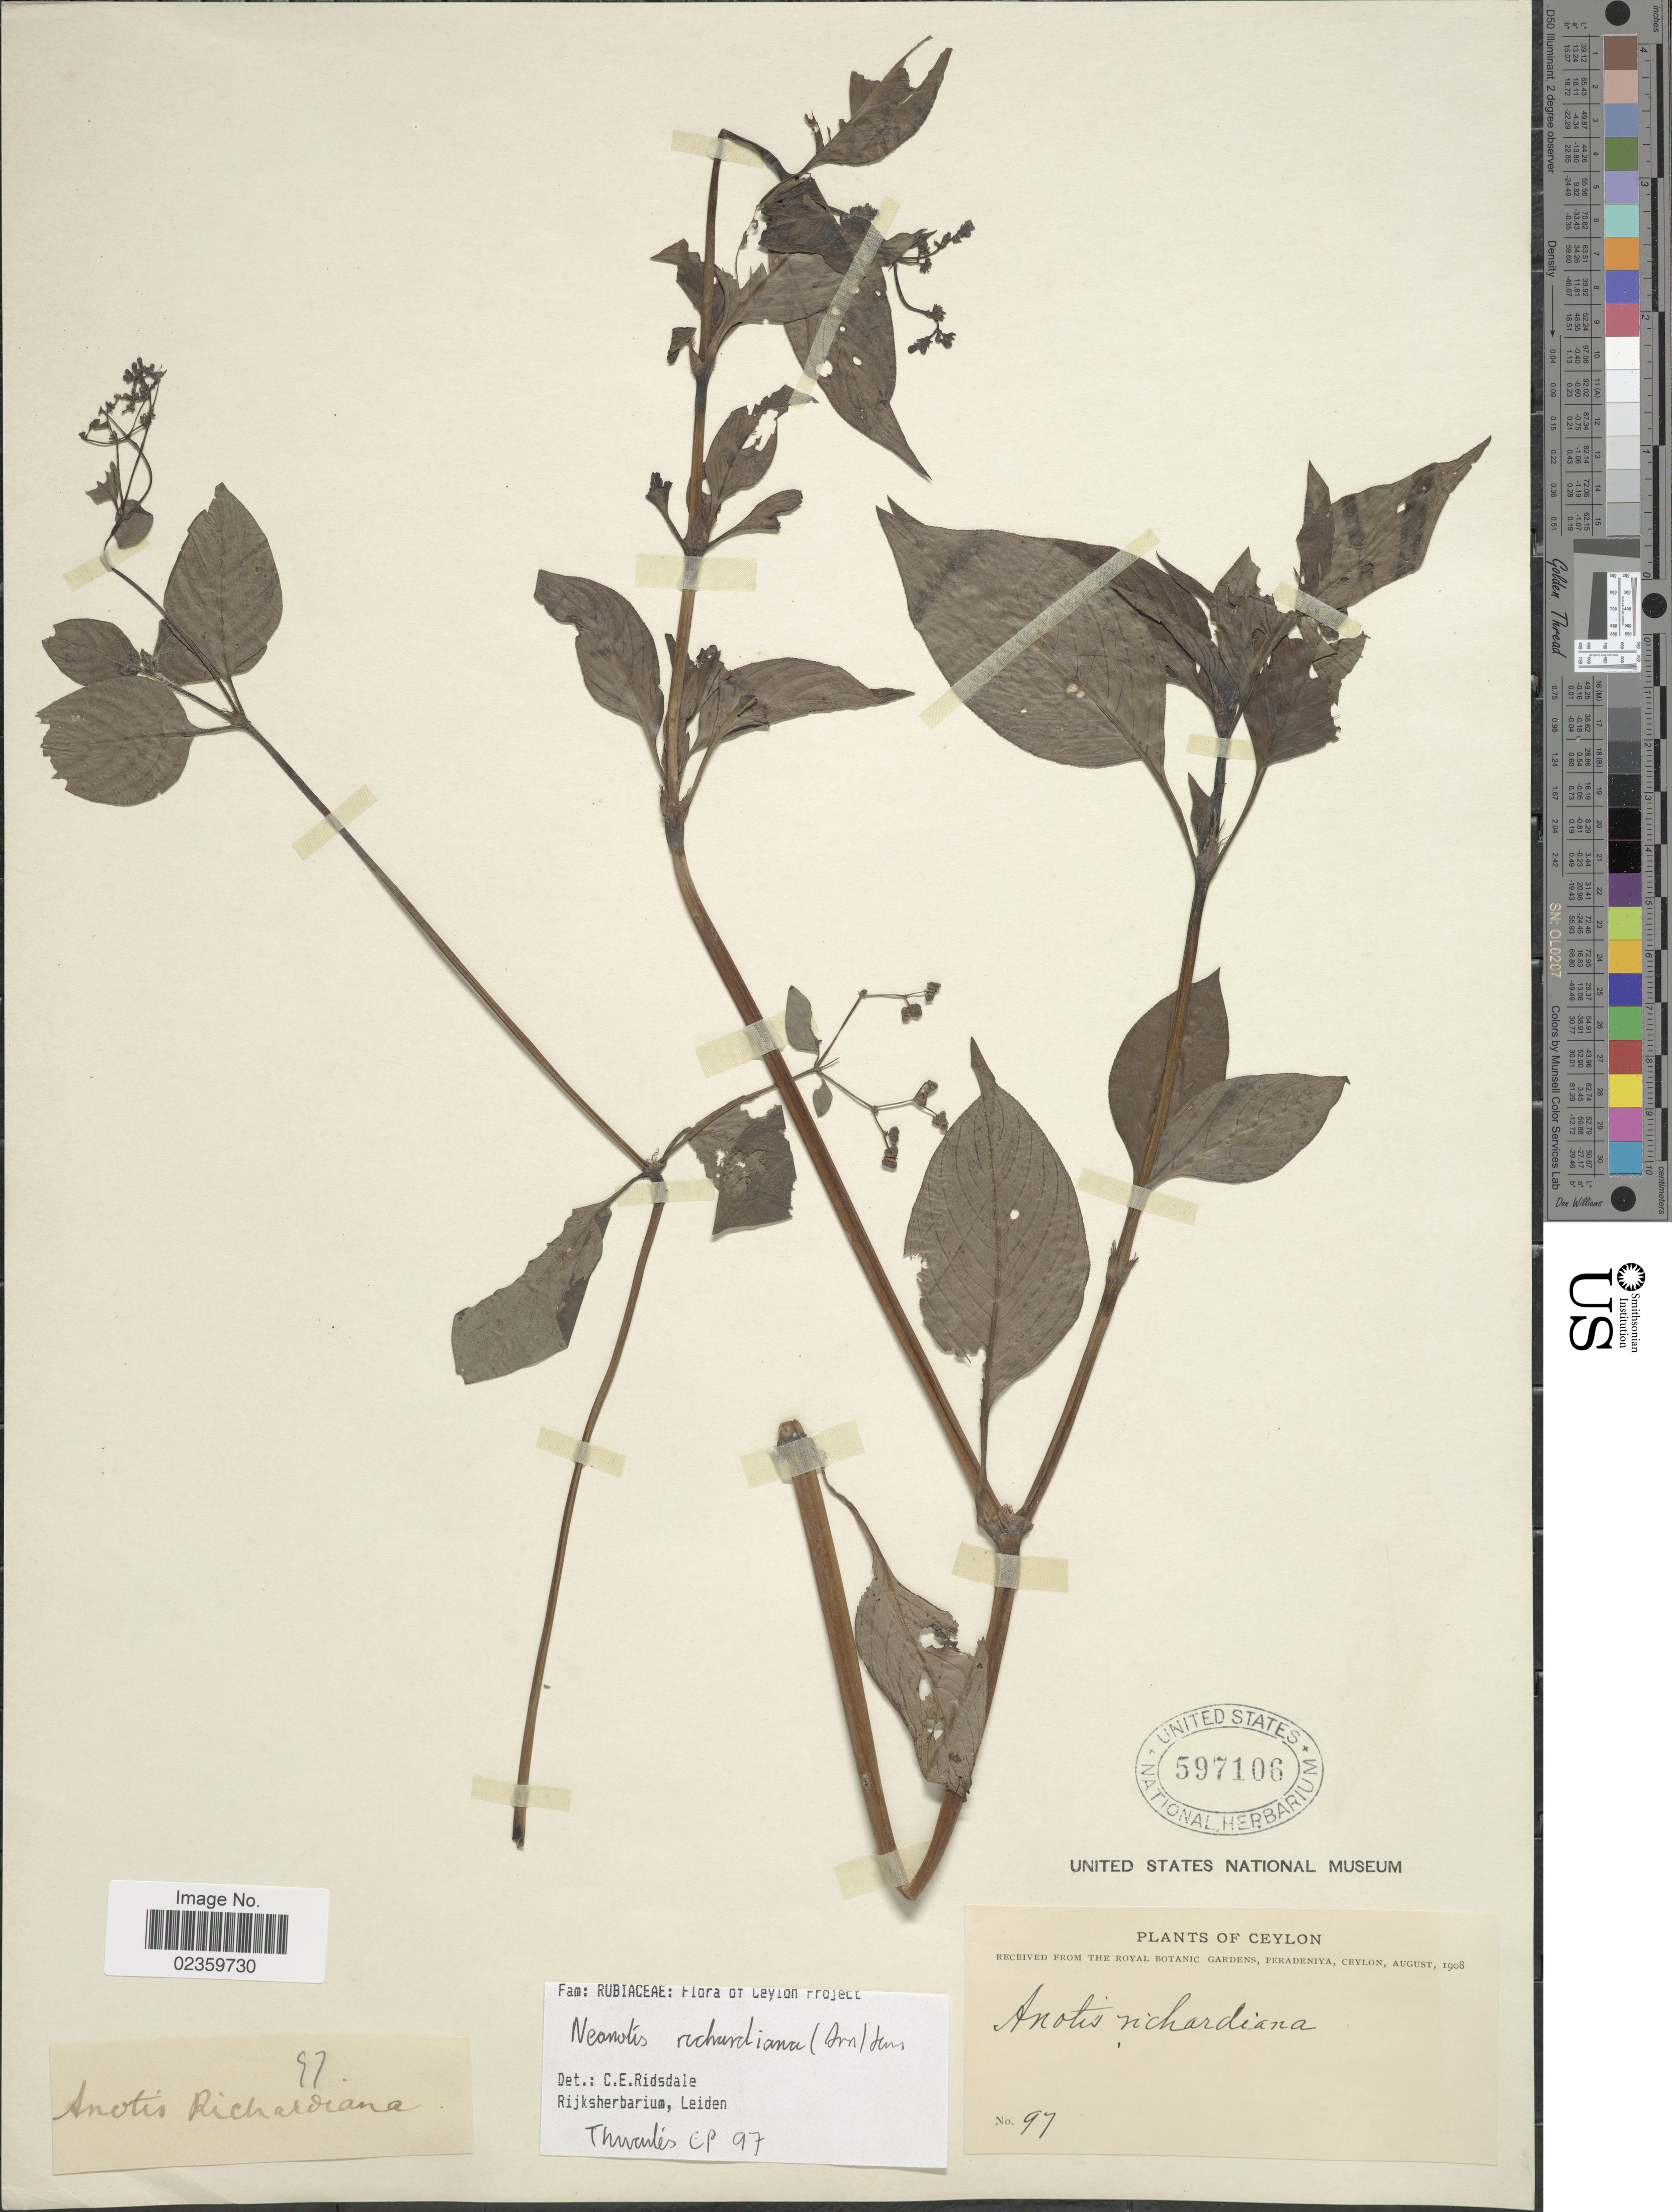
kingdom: Plantae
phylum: Tracheophyta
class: Magnoliopsida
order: Gentianales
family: Rubiaceae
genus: Neanotis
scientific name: Neanotis richardiana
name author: (Arn.) W.H. Lewis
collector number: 97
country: Sri Lanka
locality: Ceylon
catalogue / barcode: US 597106